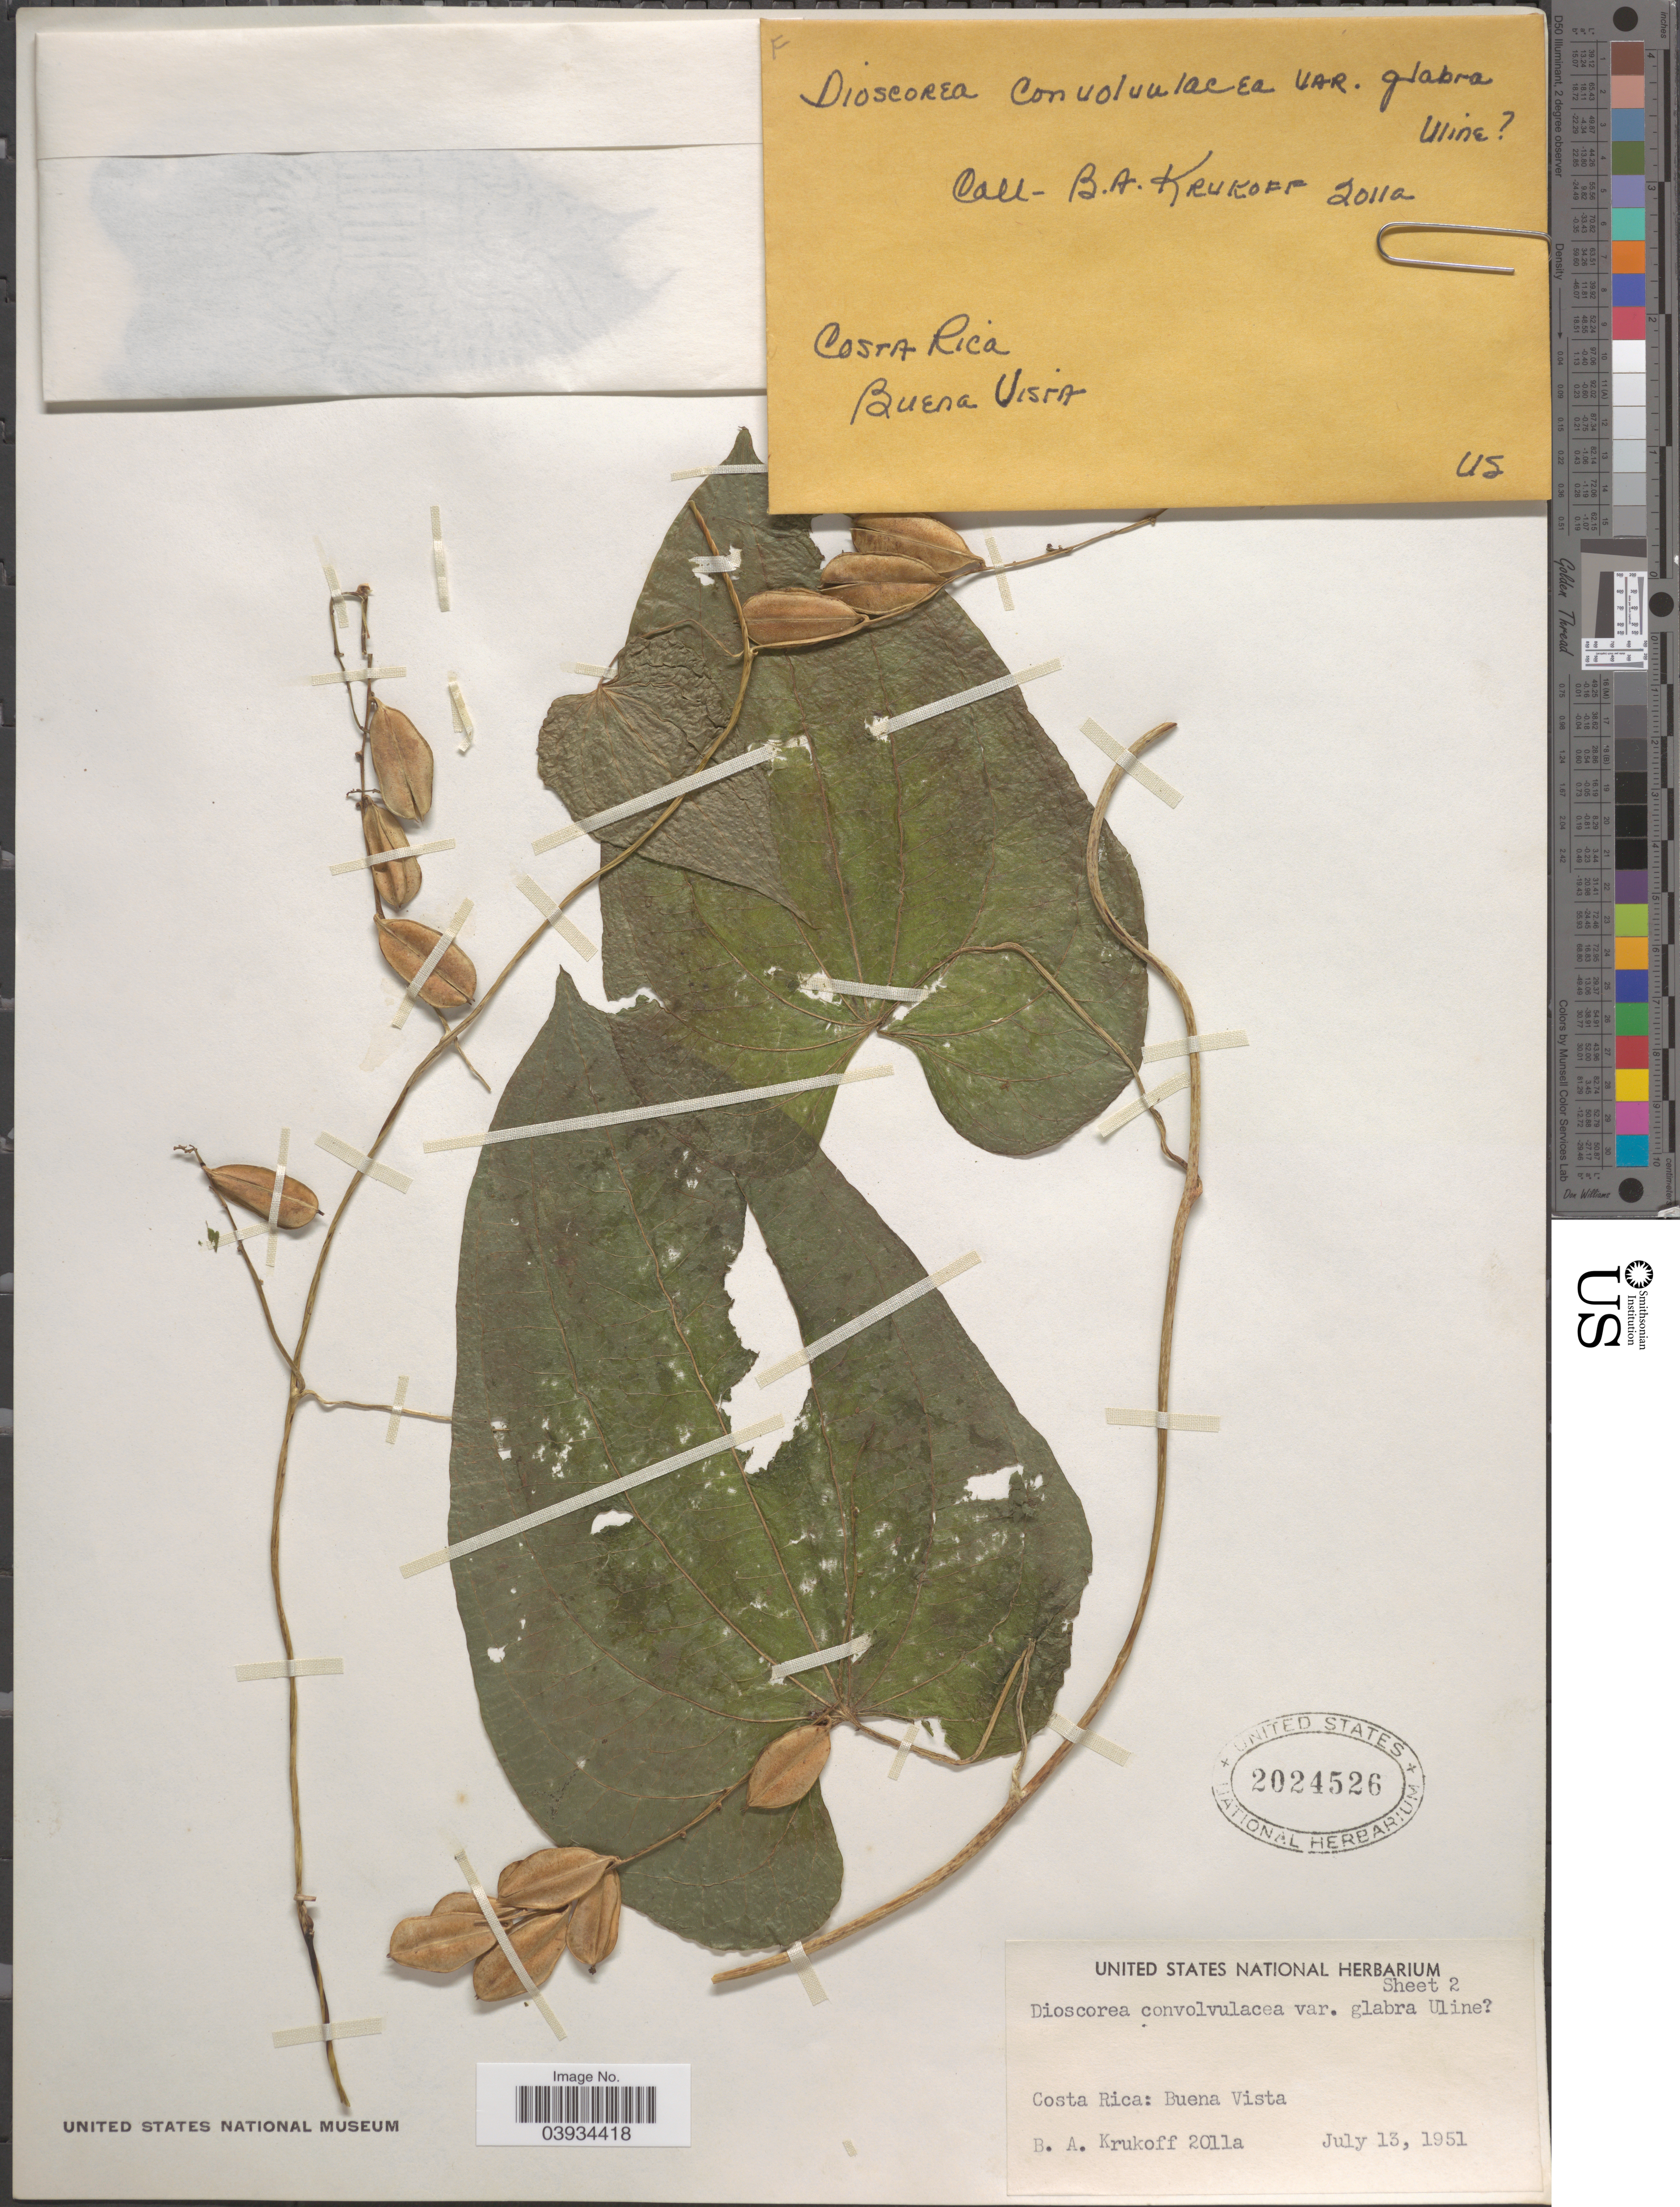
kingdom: Plantae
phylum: Tracheophyta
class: Liliopsida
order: Dioscoreales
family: Dioscoreaceae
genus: Dioscorea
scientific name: Dioscorea convolvulacea var. glabra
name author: (Hemsl.) Uline ex R. Knuth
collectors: B. A. Krukoff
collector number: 2011a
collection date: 1951-07-13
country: Costa Rica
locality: Buena Vista.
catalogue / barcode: US 2024526